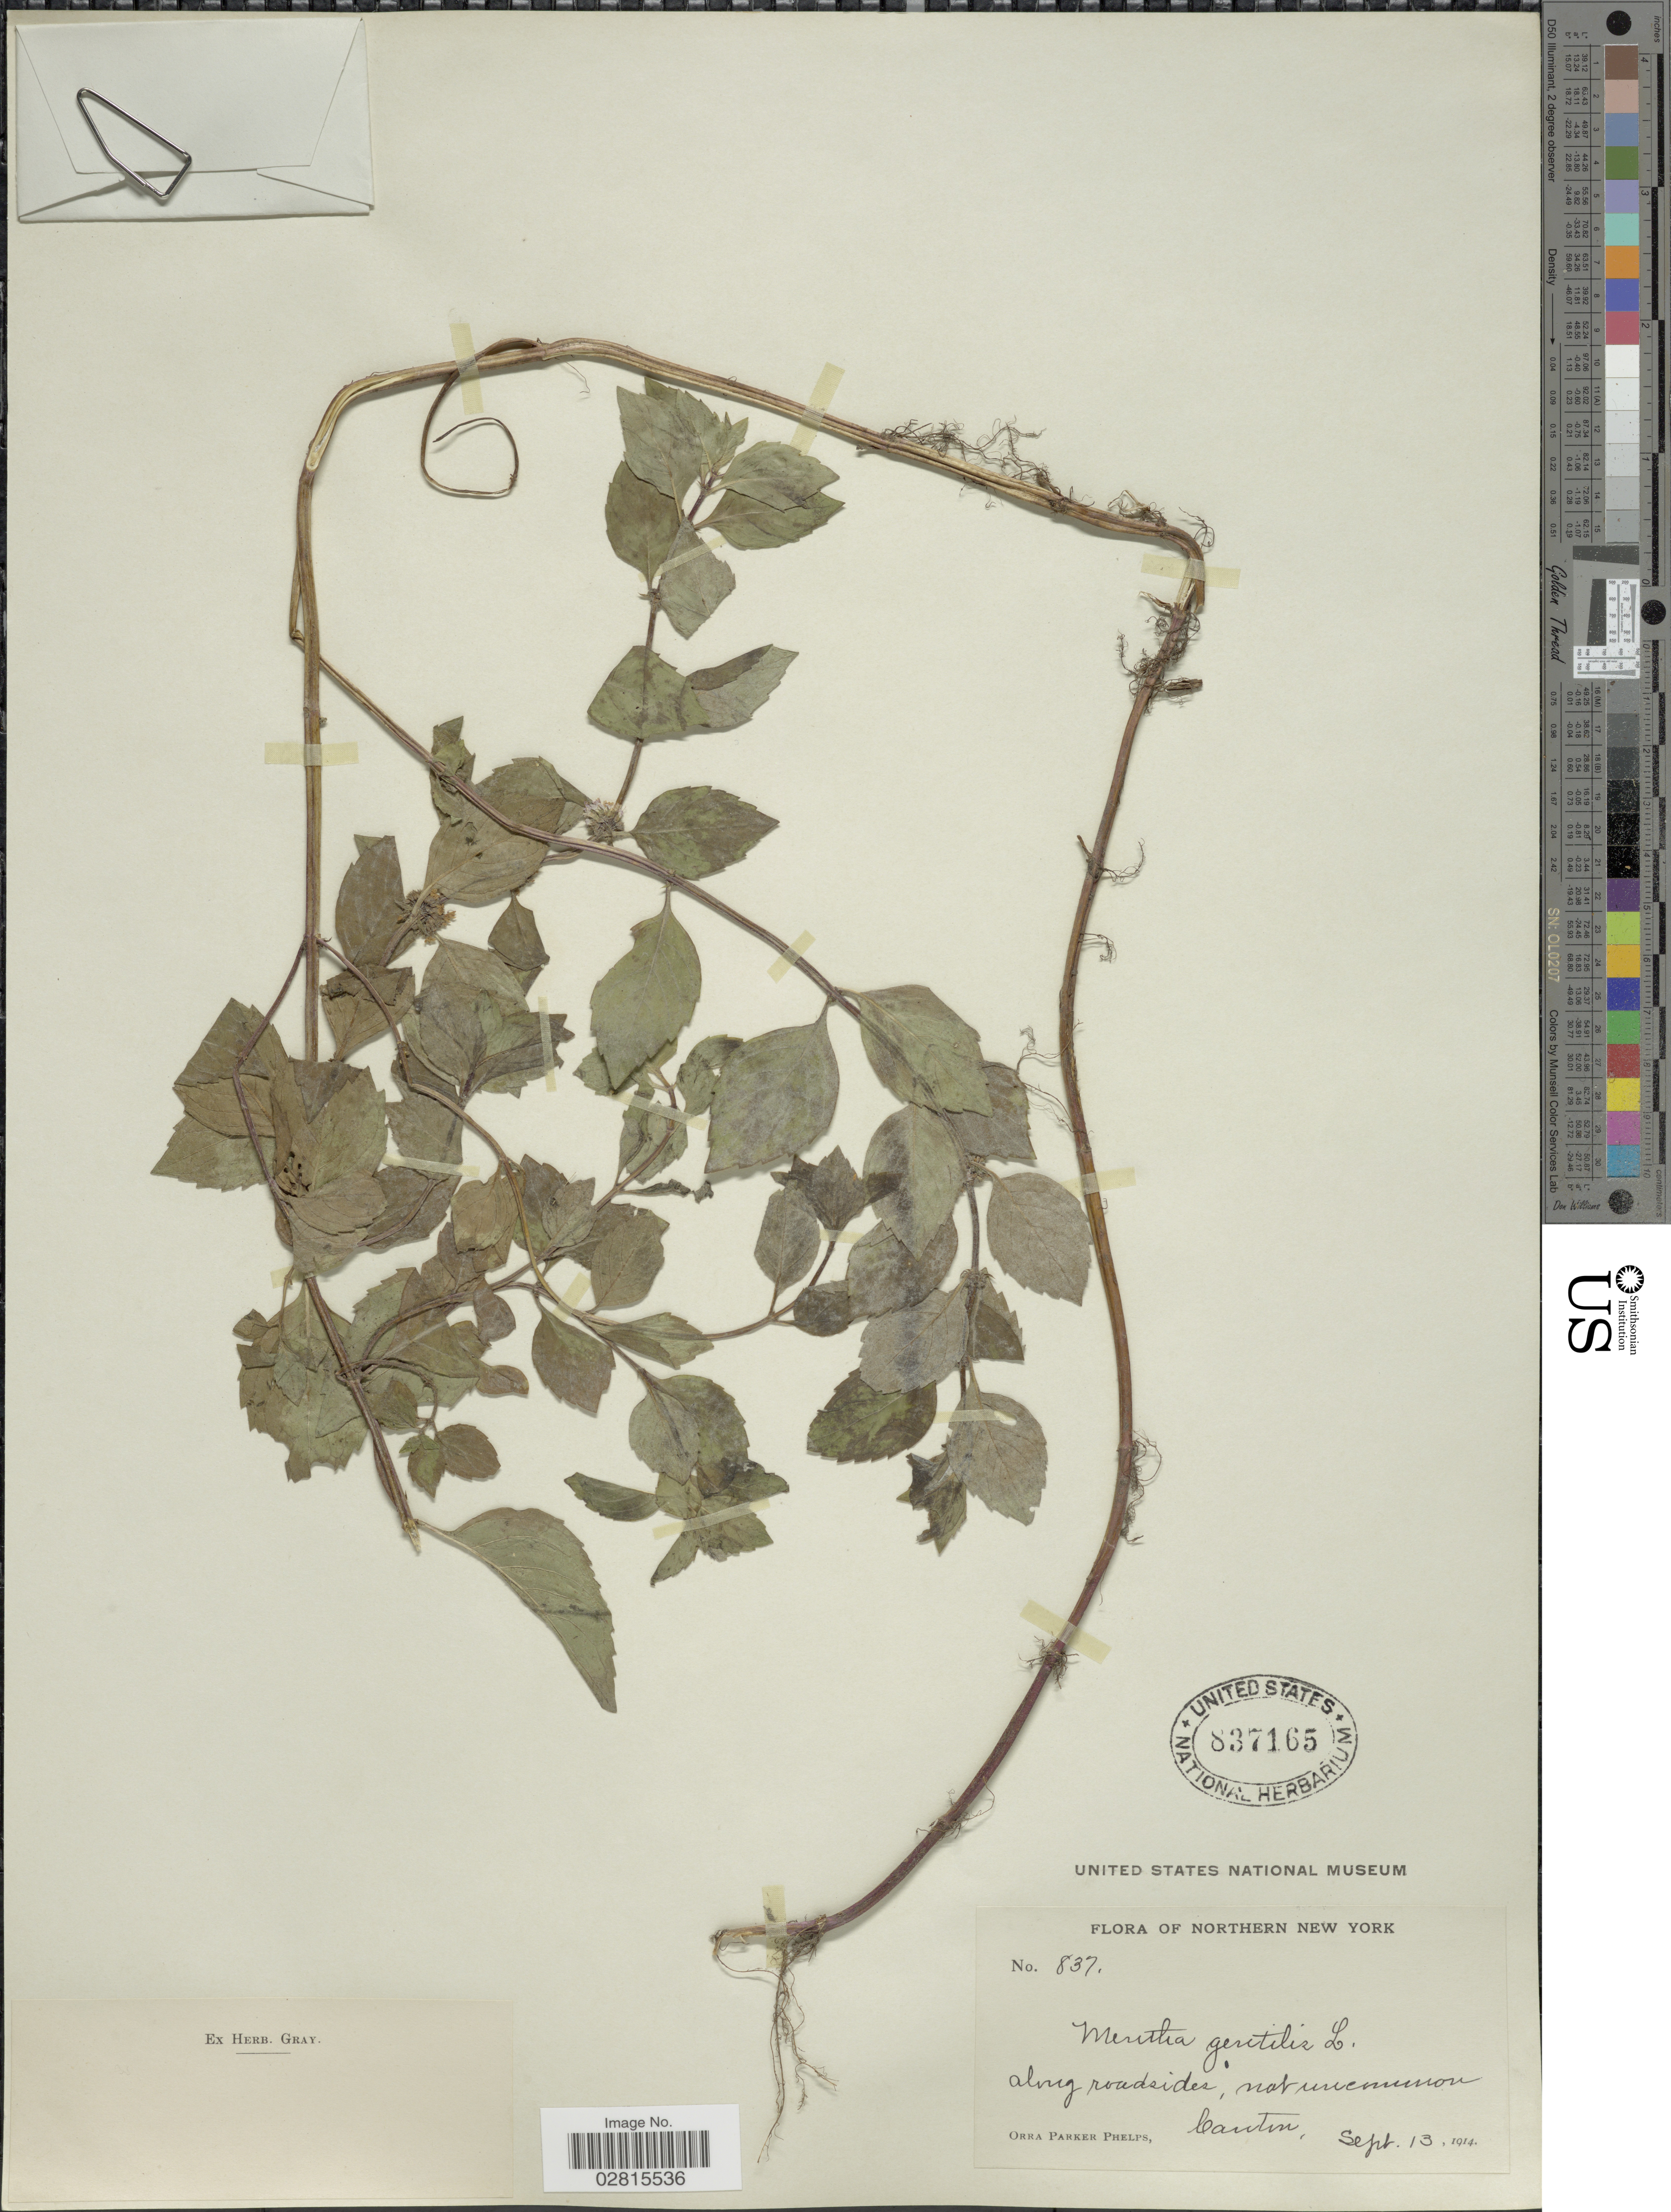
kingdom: Plantae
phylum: Tracheophyta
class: Magnoliopsida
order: Lamiales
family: Lamiaceae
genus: Mentha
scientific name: Mentha x gentilis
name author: L.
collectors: O. P. Phelps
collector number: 837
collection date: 1914-09-13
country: United States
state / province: New York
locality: Northern New York, along roadsides, Canton.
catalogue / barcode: US 837165